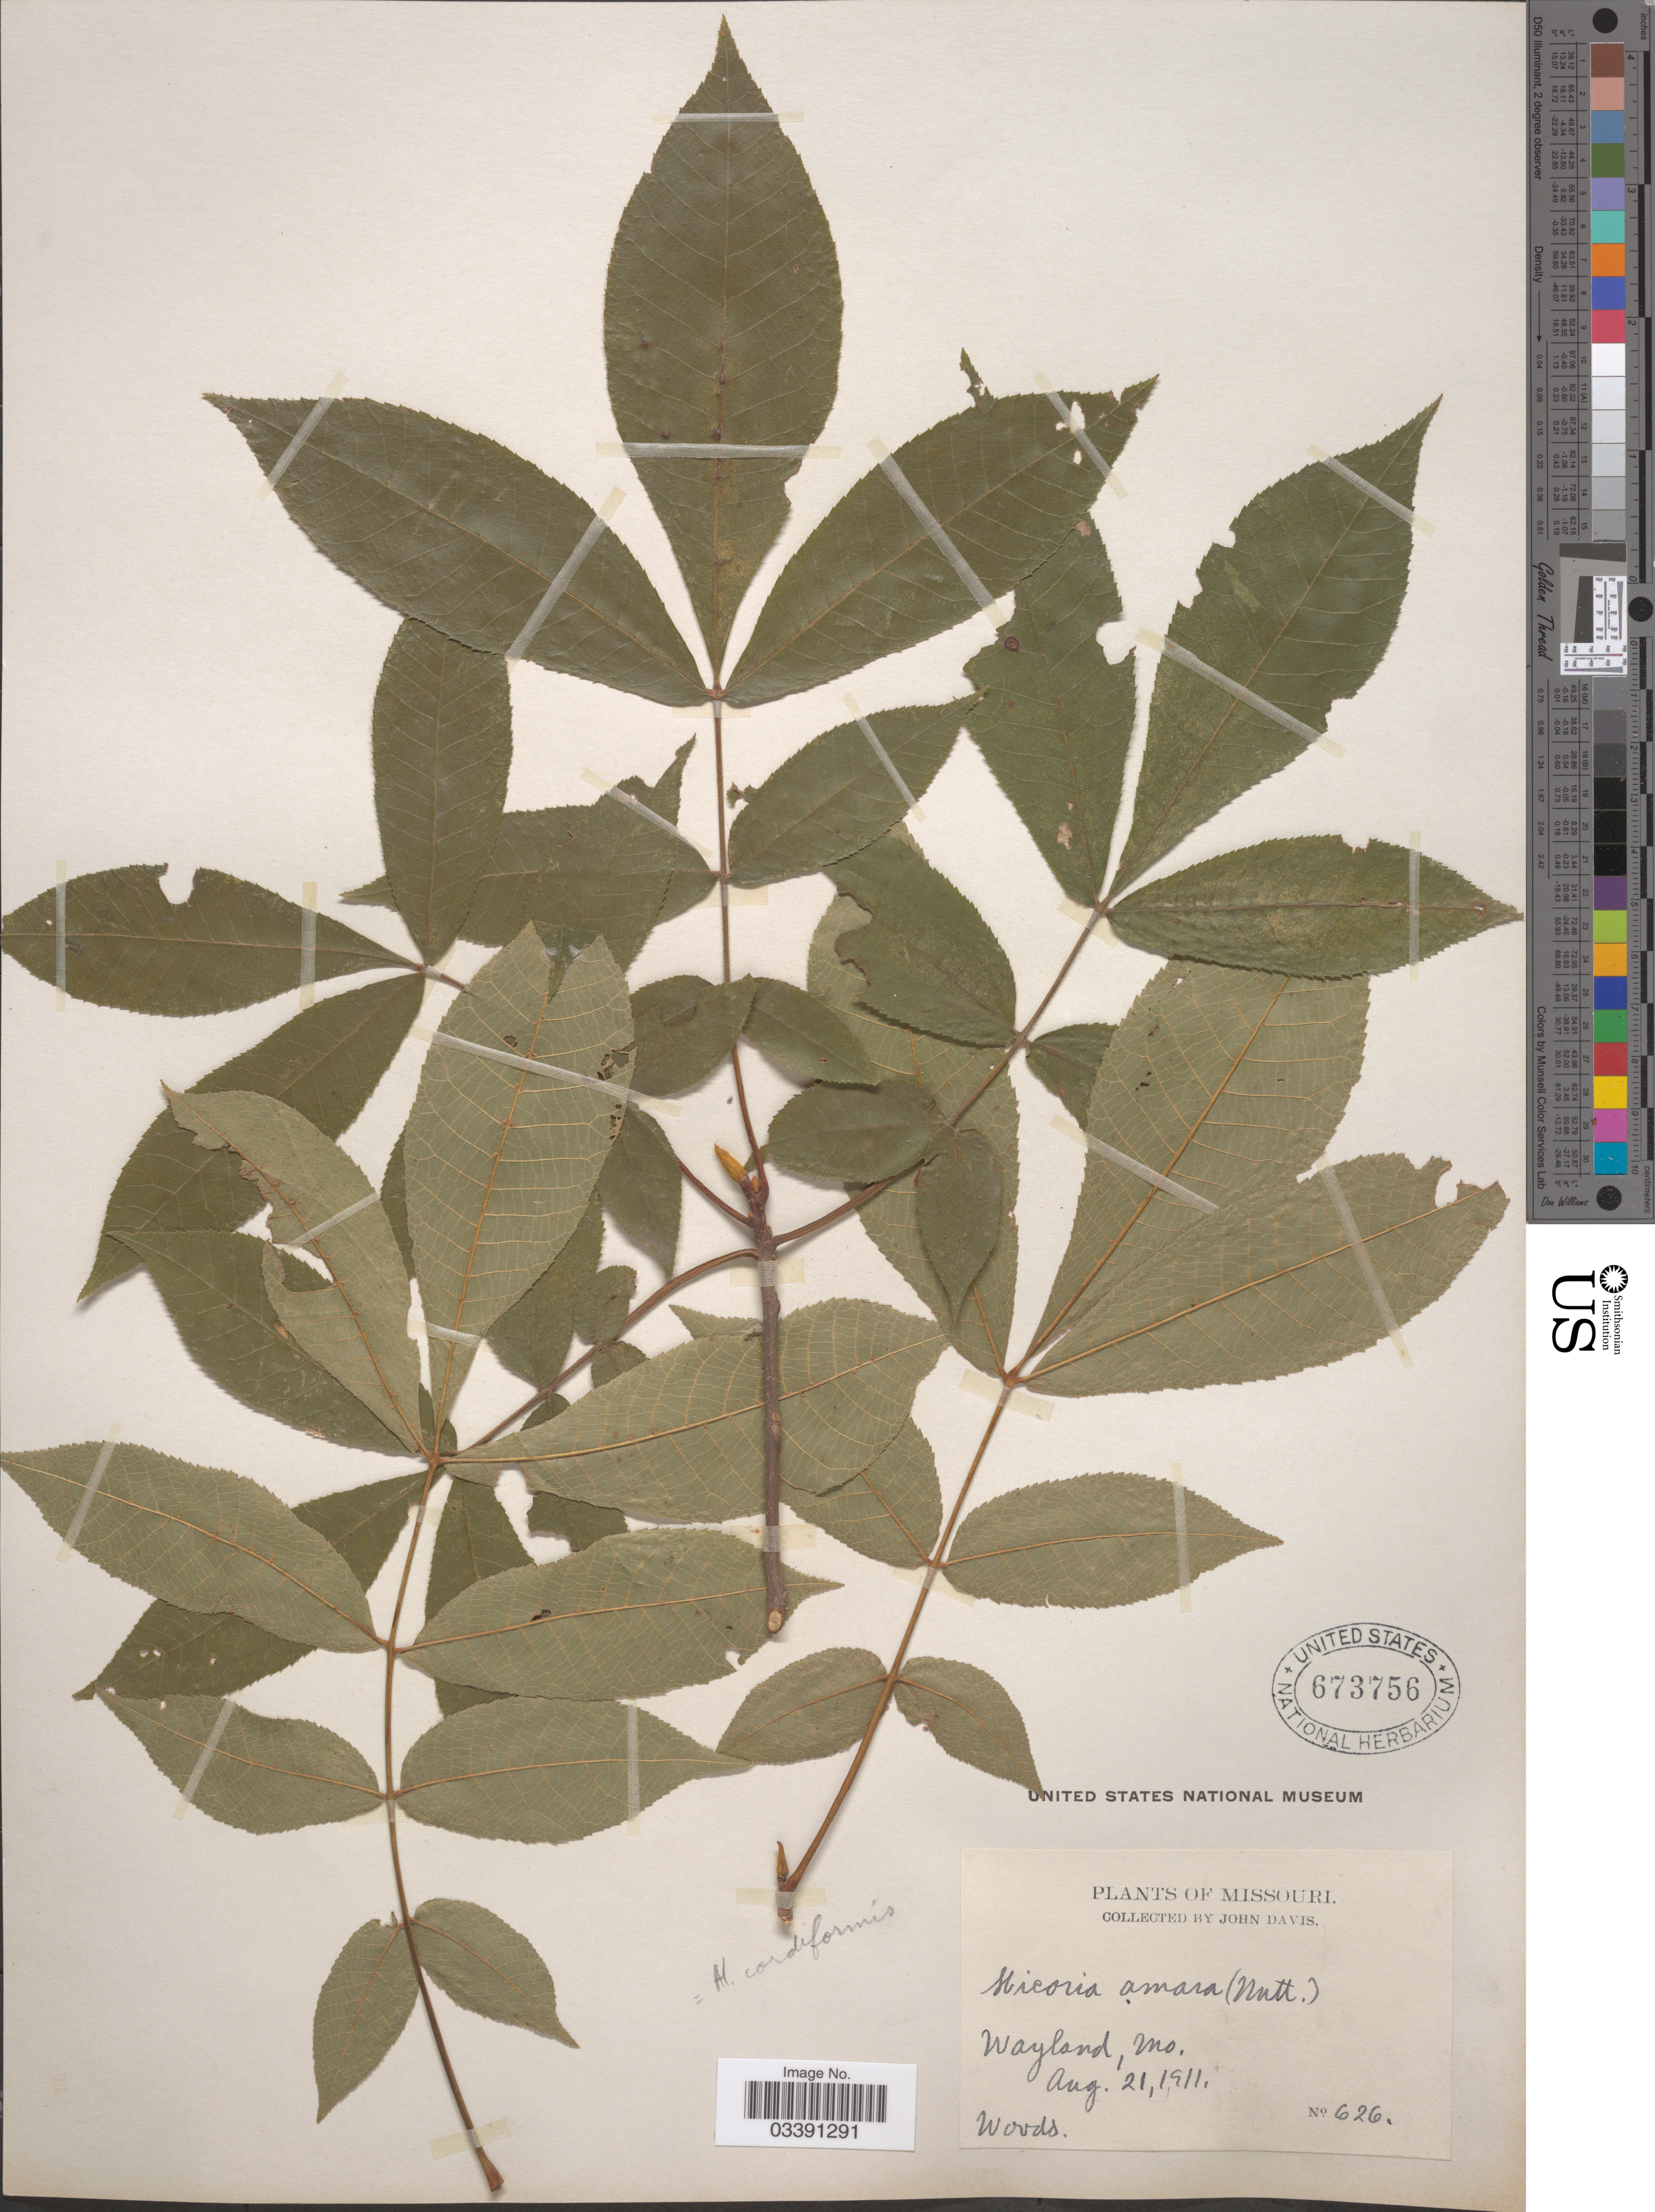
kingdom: Plantae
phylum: Tracheophyta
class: Magnoliopsida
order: Fagales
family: Juglandaceae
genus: Carya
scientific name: Carya cordiformis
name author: (Wangenh.) K. Koch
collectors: J. Davis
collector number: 626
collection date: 1911-08-21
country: United States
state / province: Missouri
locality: Wayland.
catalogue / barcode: US 673756